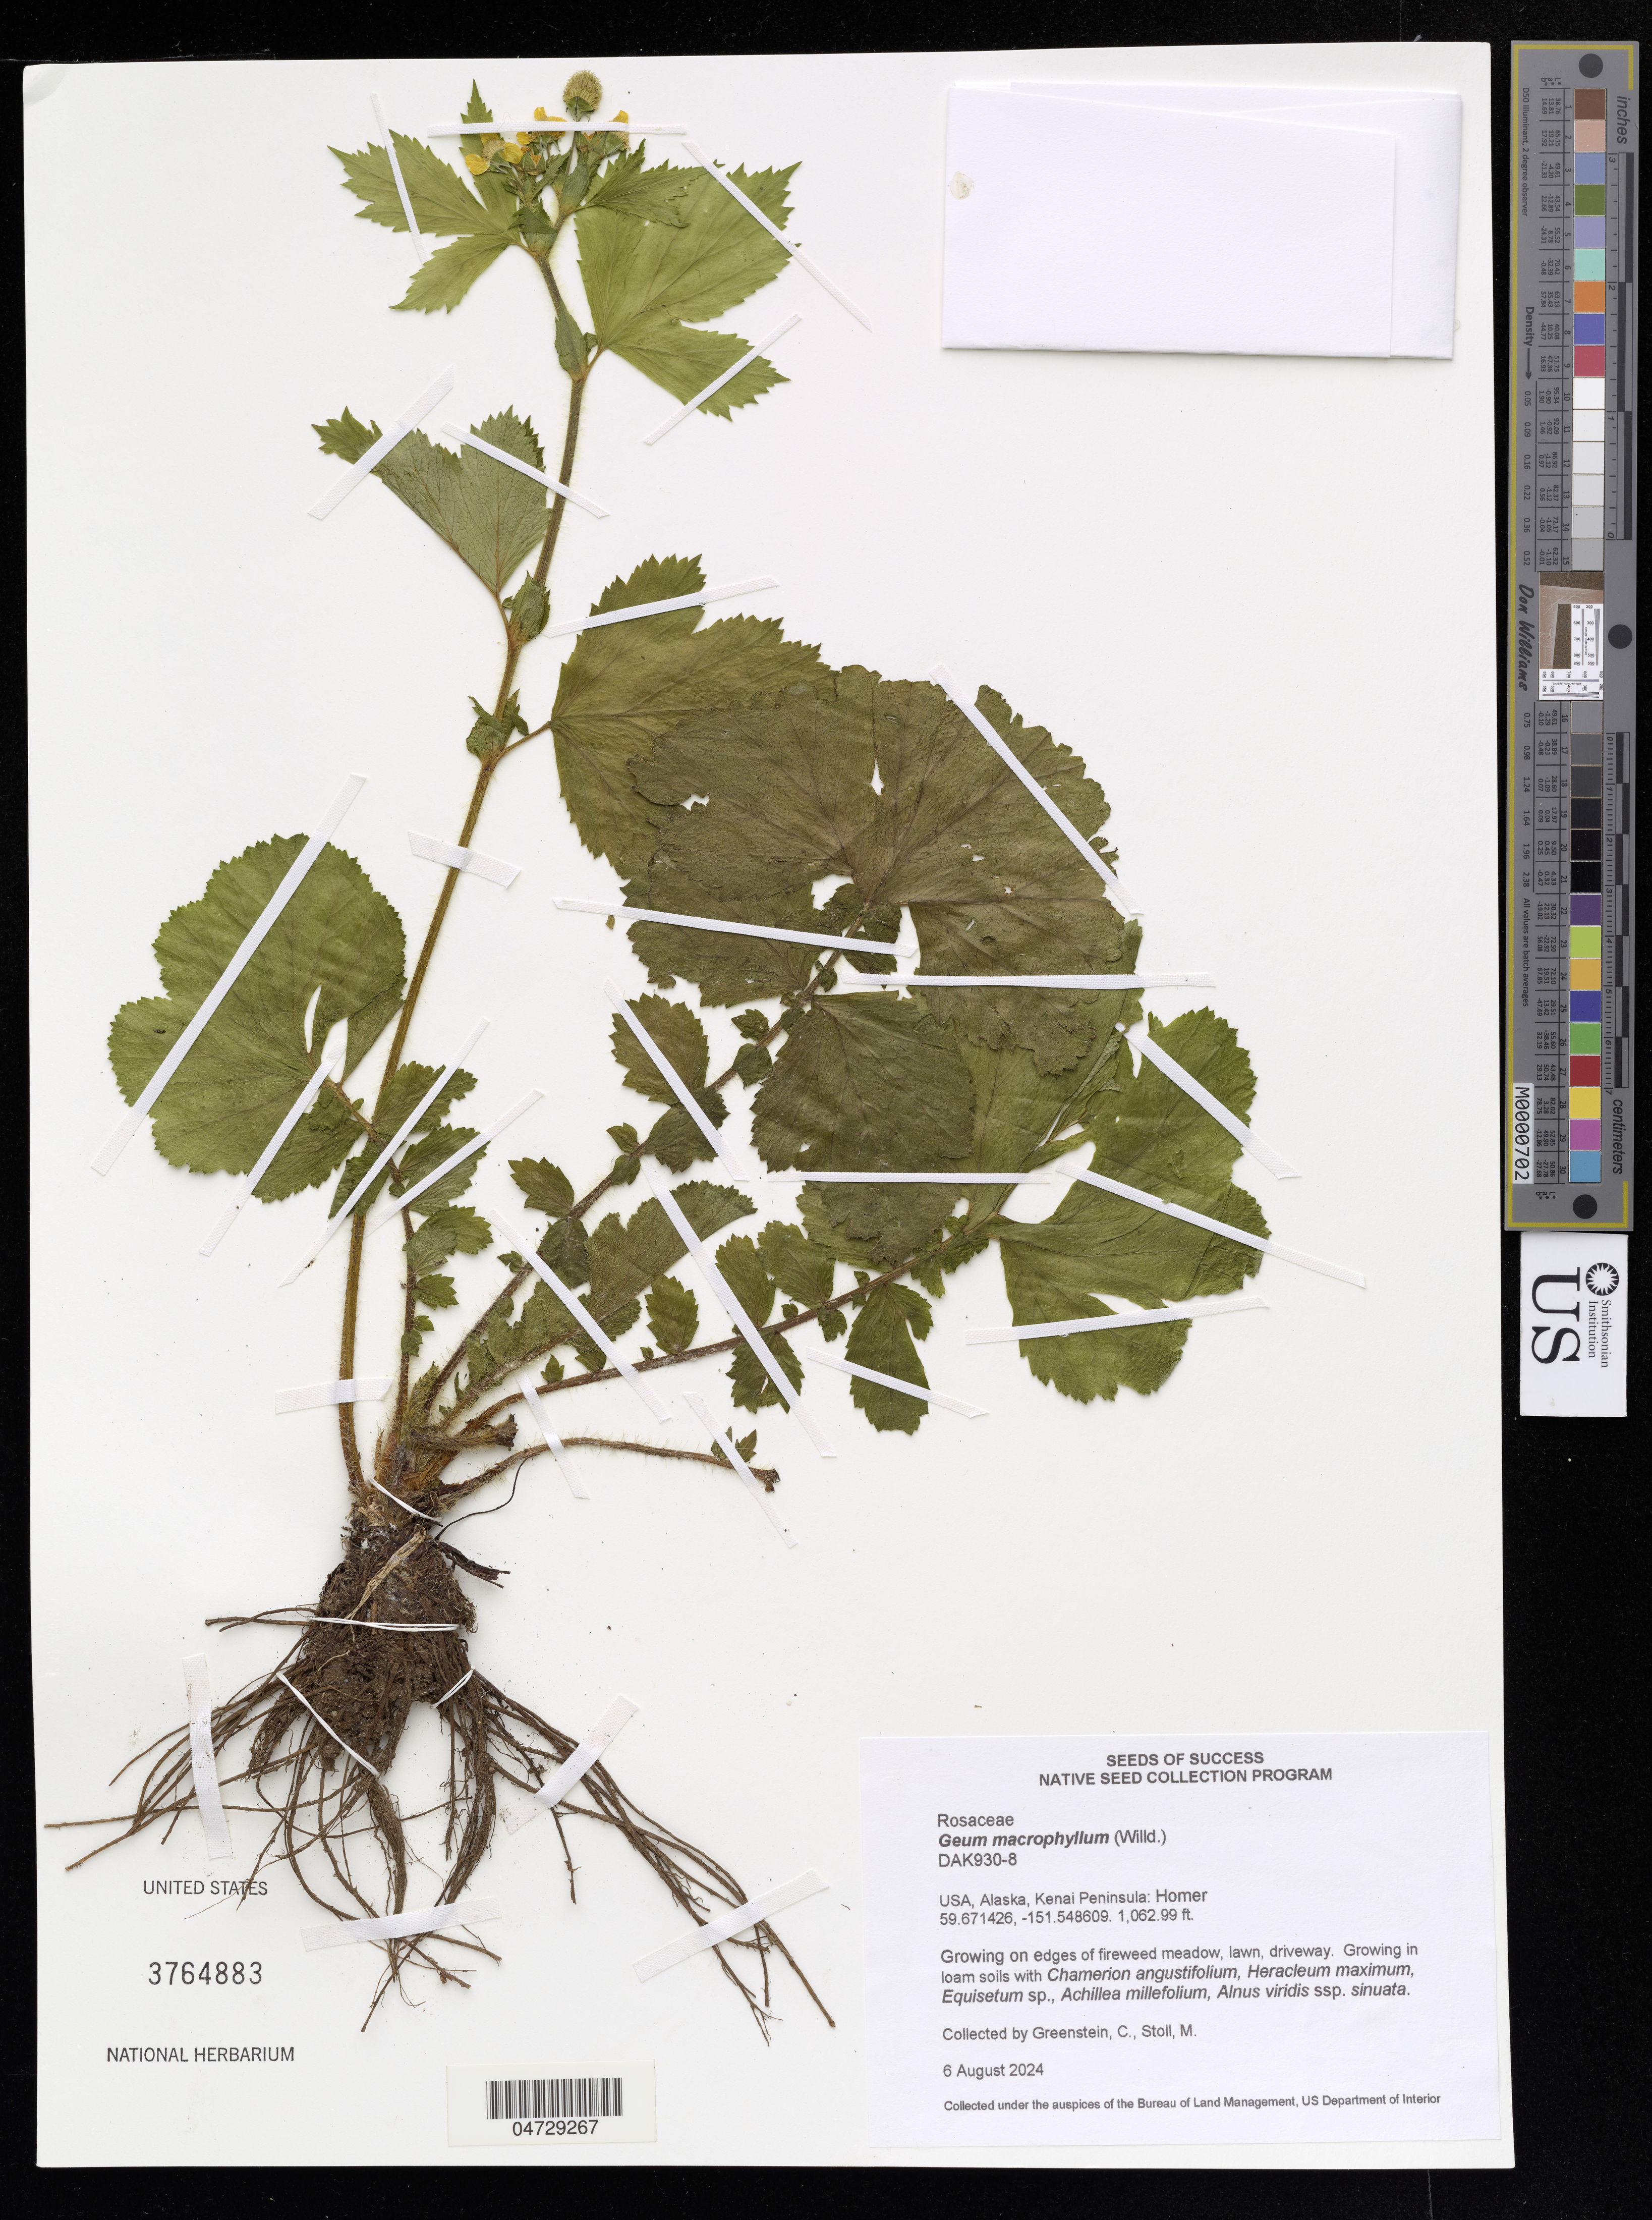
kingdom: Plantae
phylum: Tracheophyta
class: Magnoliopsida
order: Rosales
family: Rosaceae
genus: Geum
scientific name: Geum macrophyllum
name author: Willd.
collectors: C. Greenstein & M. Stoll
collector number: DAK930-8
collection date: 2024-08-06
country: United States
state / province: Alaska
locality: Kenai Peninsula: Homer.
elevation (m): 324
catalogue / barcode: US 3764883